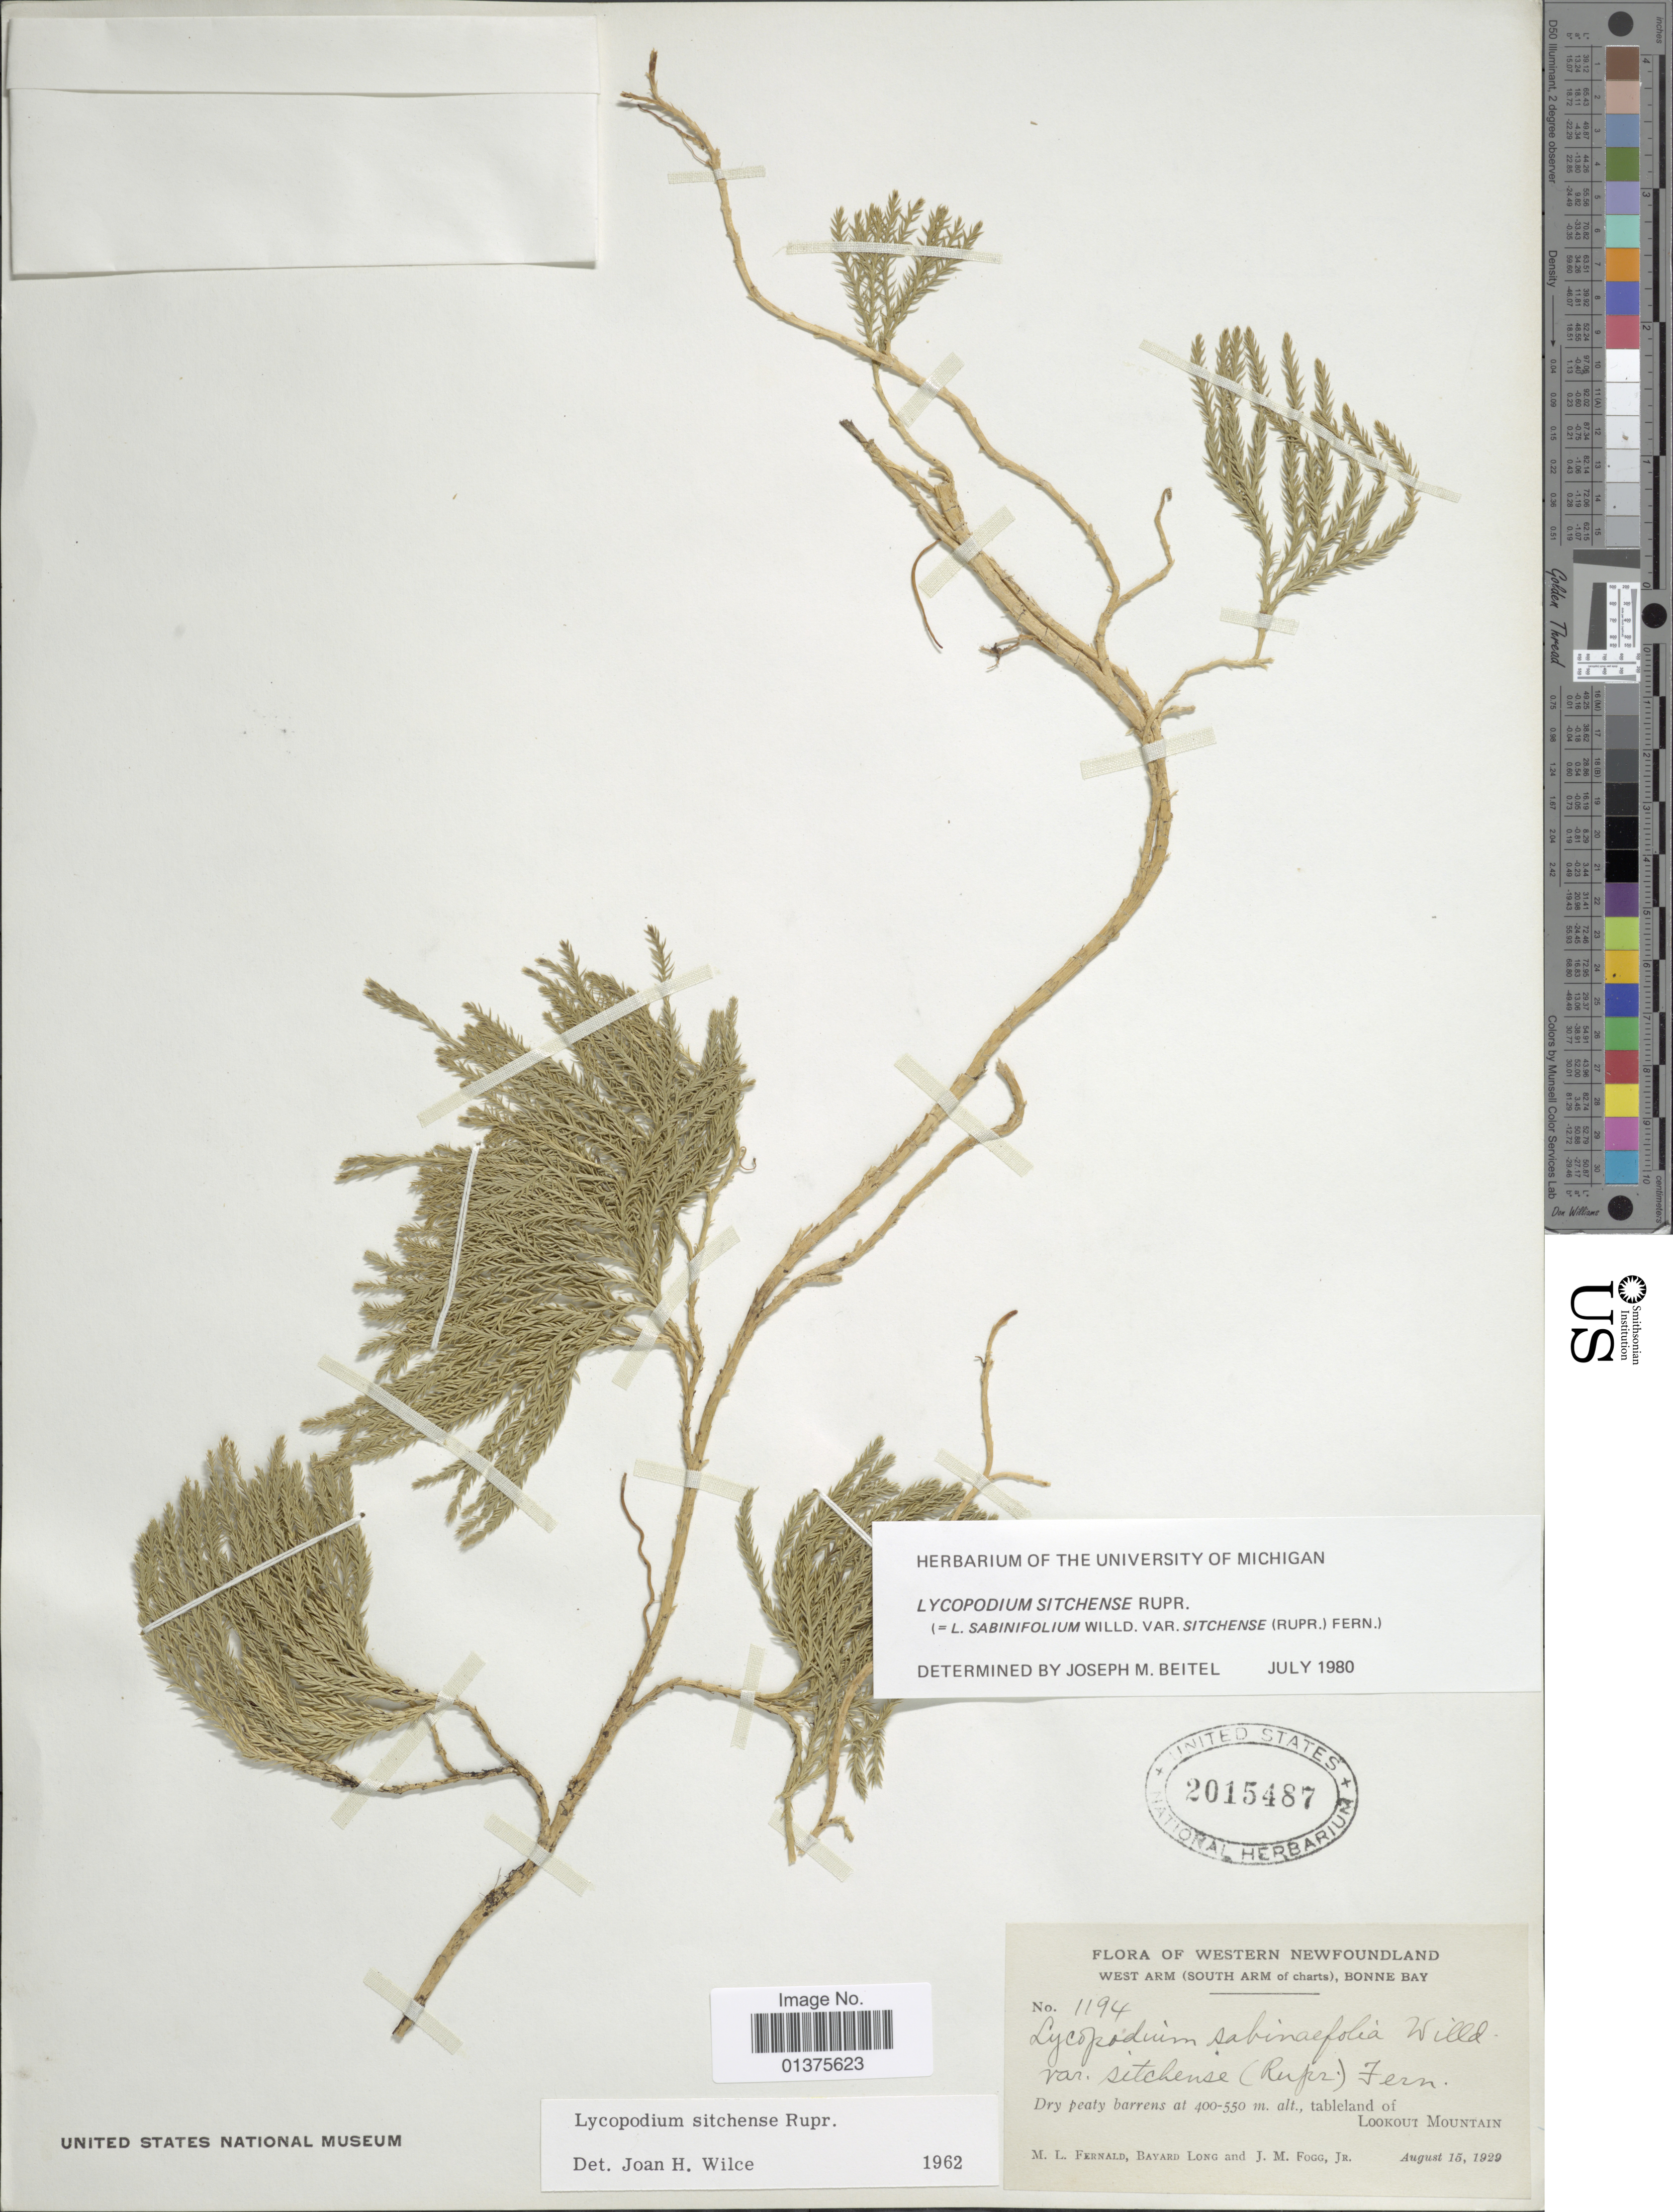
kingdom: Plantae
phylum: Tracheophyta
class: Lycopodiopsida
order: Lycopodiales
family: Lycopodiaceae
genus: Diphasiastrum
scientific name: Diphasiastrum sitchense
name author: (Rupr.) Holub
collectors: M. L. Fernald, B. Long & J. Fogg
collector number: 1194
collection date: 1929-08-15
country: Canada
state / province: Newfoundland and Labrador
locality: West Arm(South Arm of charts) Bonne Bay, Lookout Mountain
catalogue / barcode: US 2015487